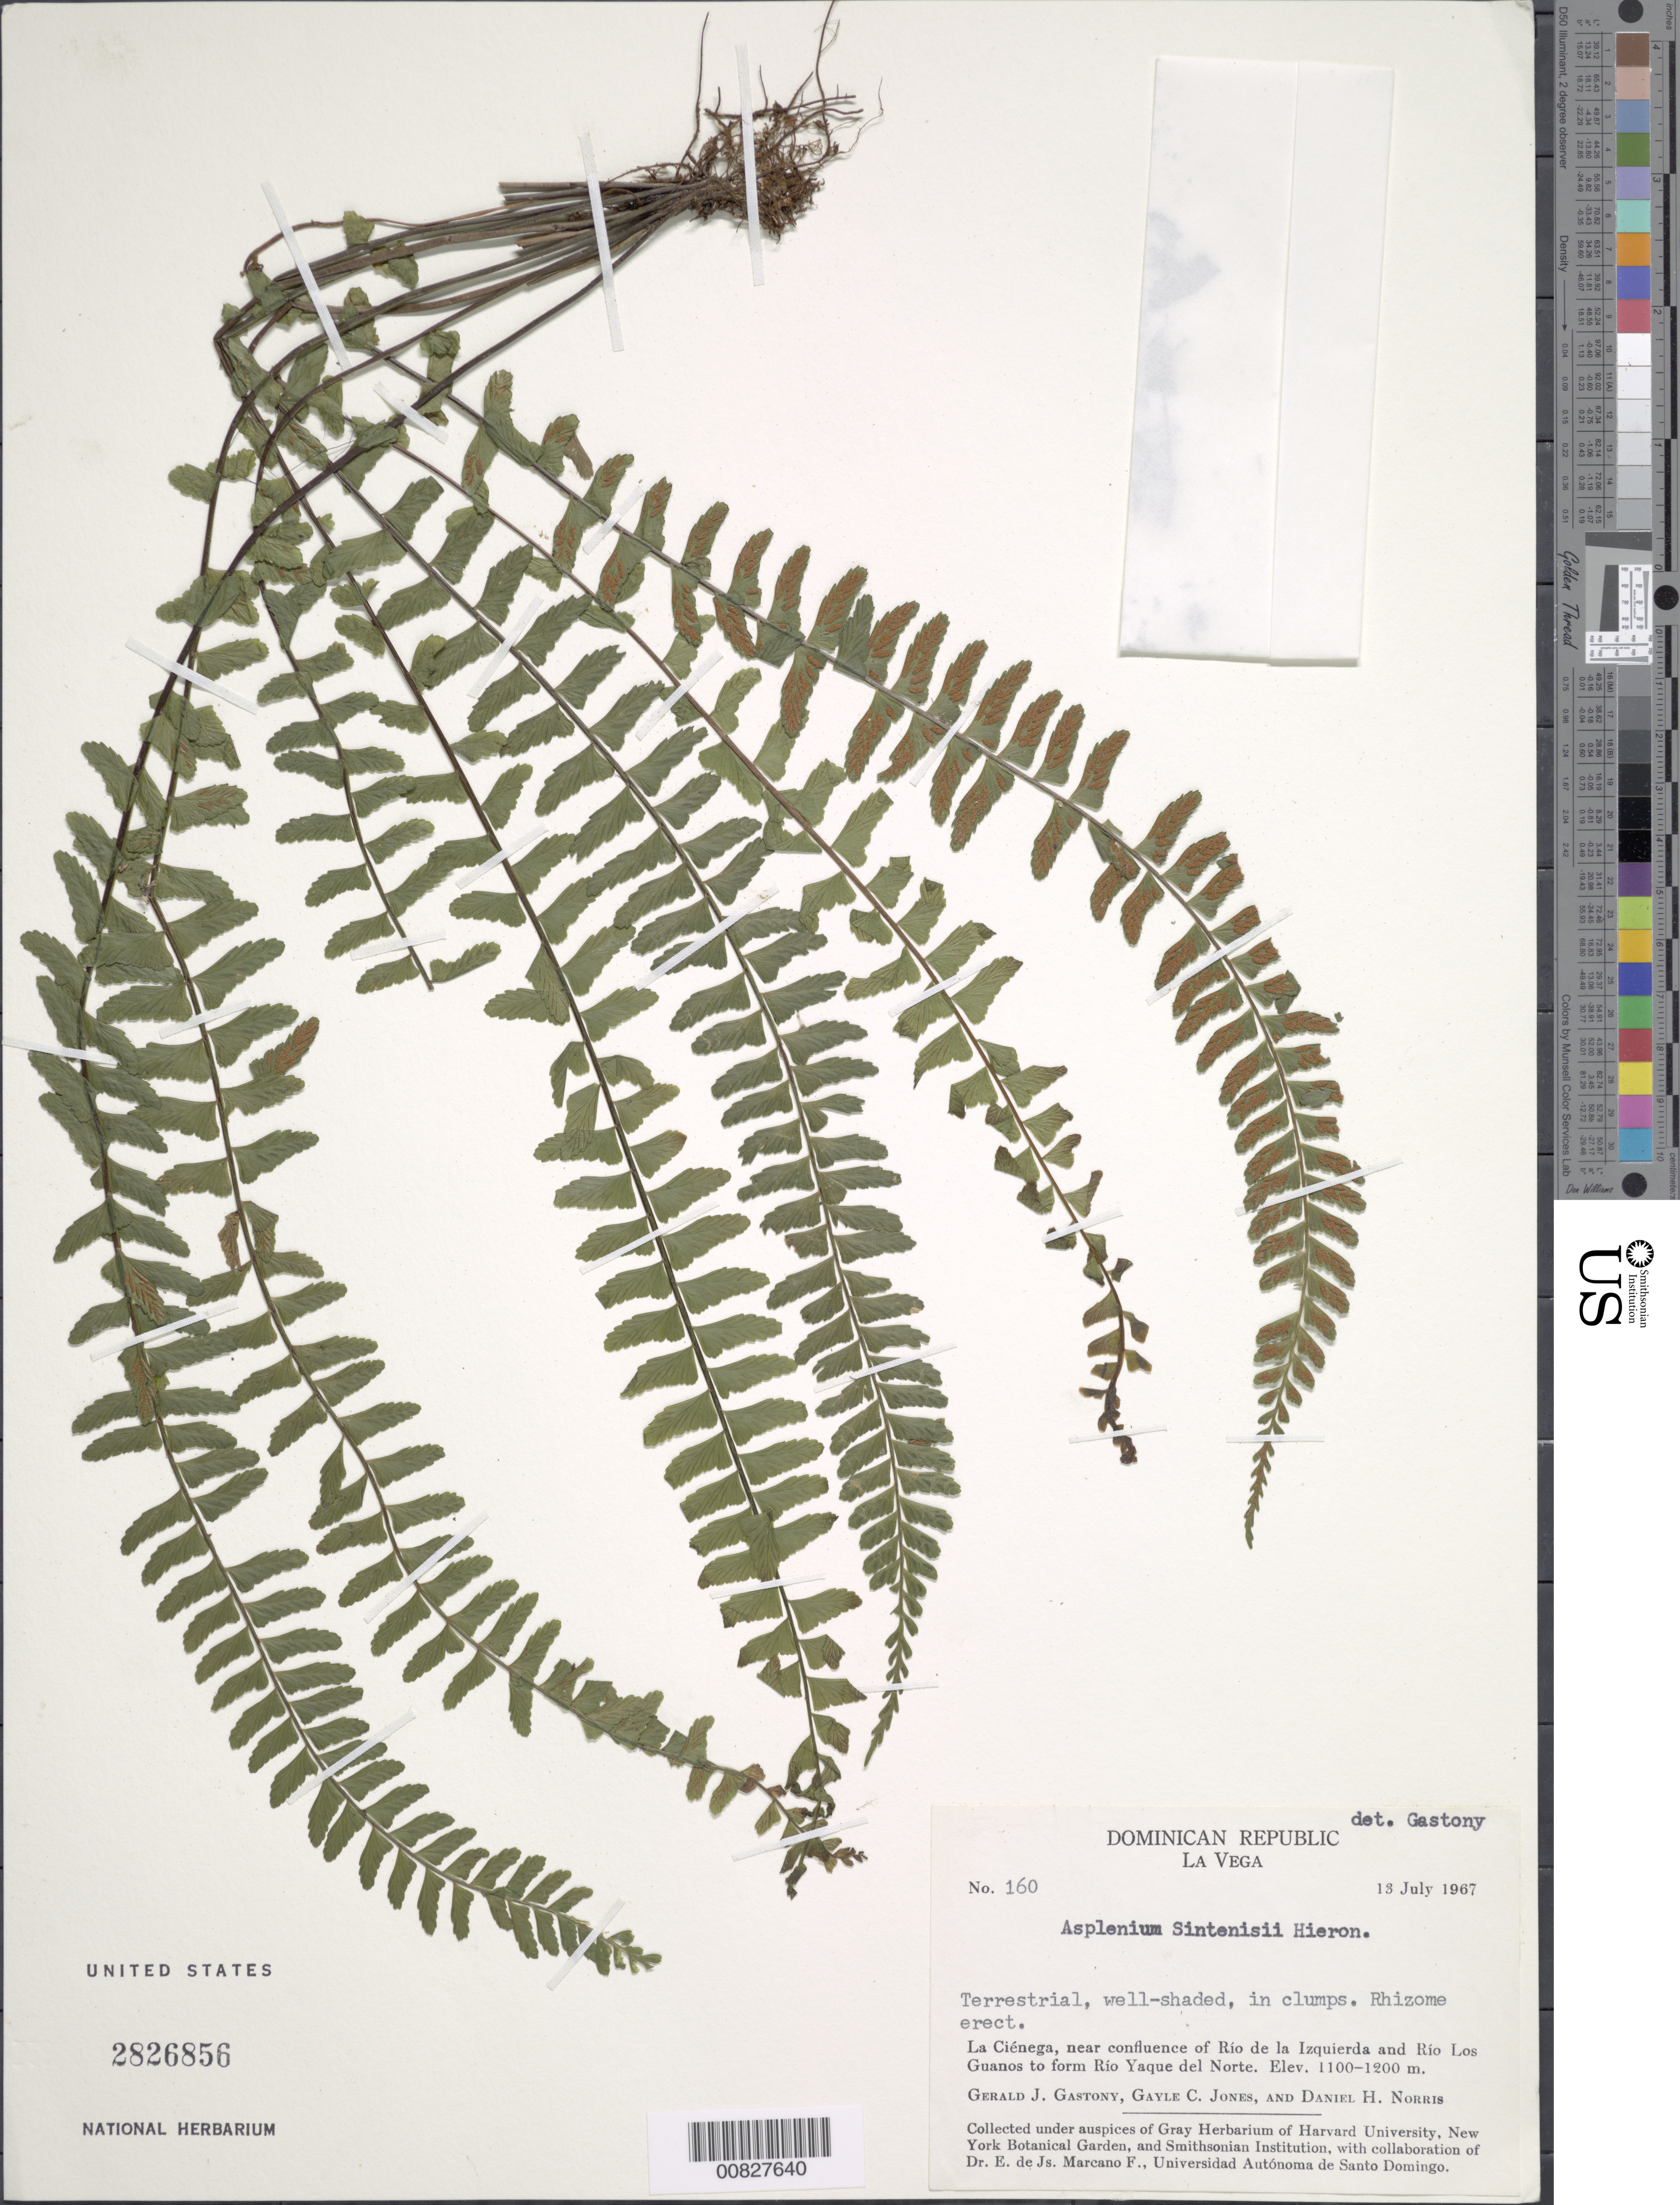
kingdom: Plantae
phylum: Tracheophyta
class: Polypodiopsida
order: Polypodiales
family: Aspleniaceae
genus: Asplenium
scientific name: Asplenium rhomboidale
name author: Desv.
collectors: G. Gastony, G. C. Jones & D. H. Norris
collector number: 160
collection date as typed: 13 Jul 1967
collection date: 1967-07-13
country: Dominican Republic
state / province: La Vega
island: Hispaniola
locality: La Ciénega, confluence of Río de la Izquierda and Río Los Guanos to form Río Yaque del Norte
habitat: Well shaded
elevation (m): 1100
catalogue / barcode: US 2826856